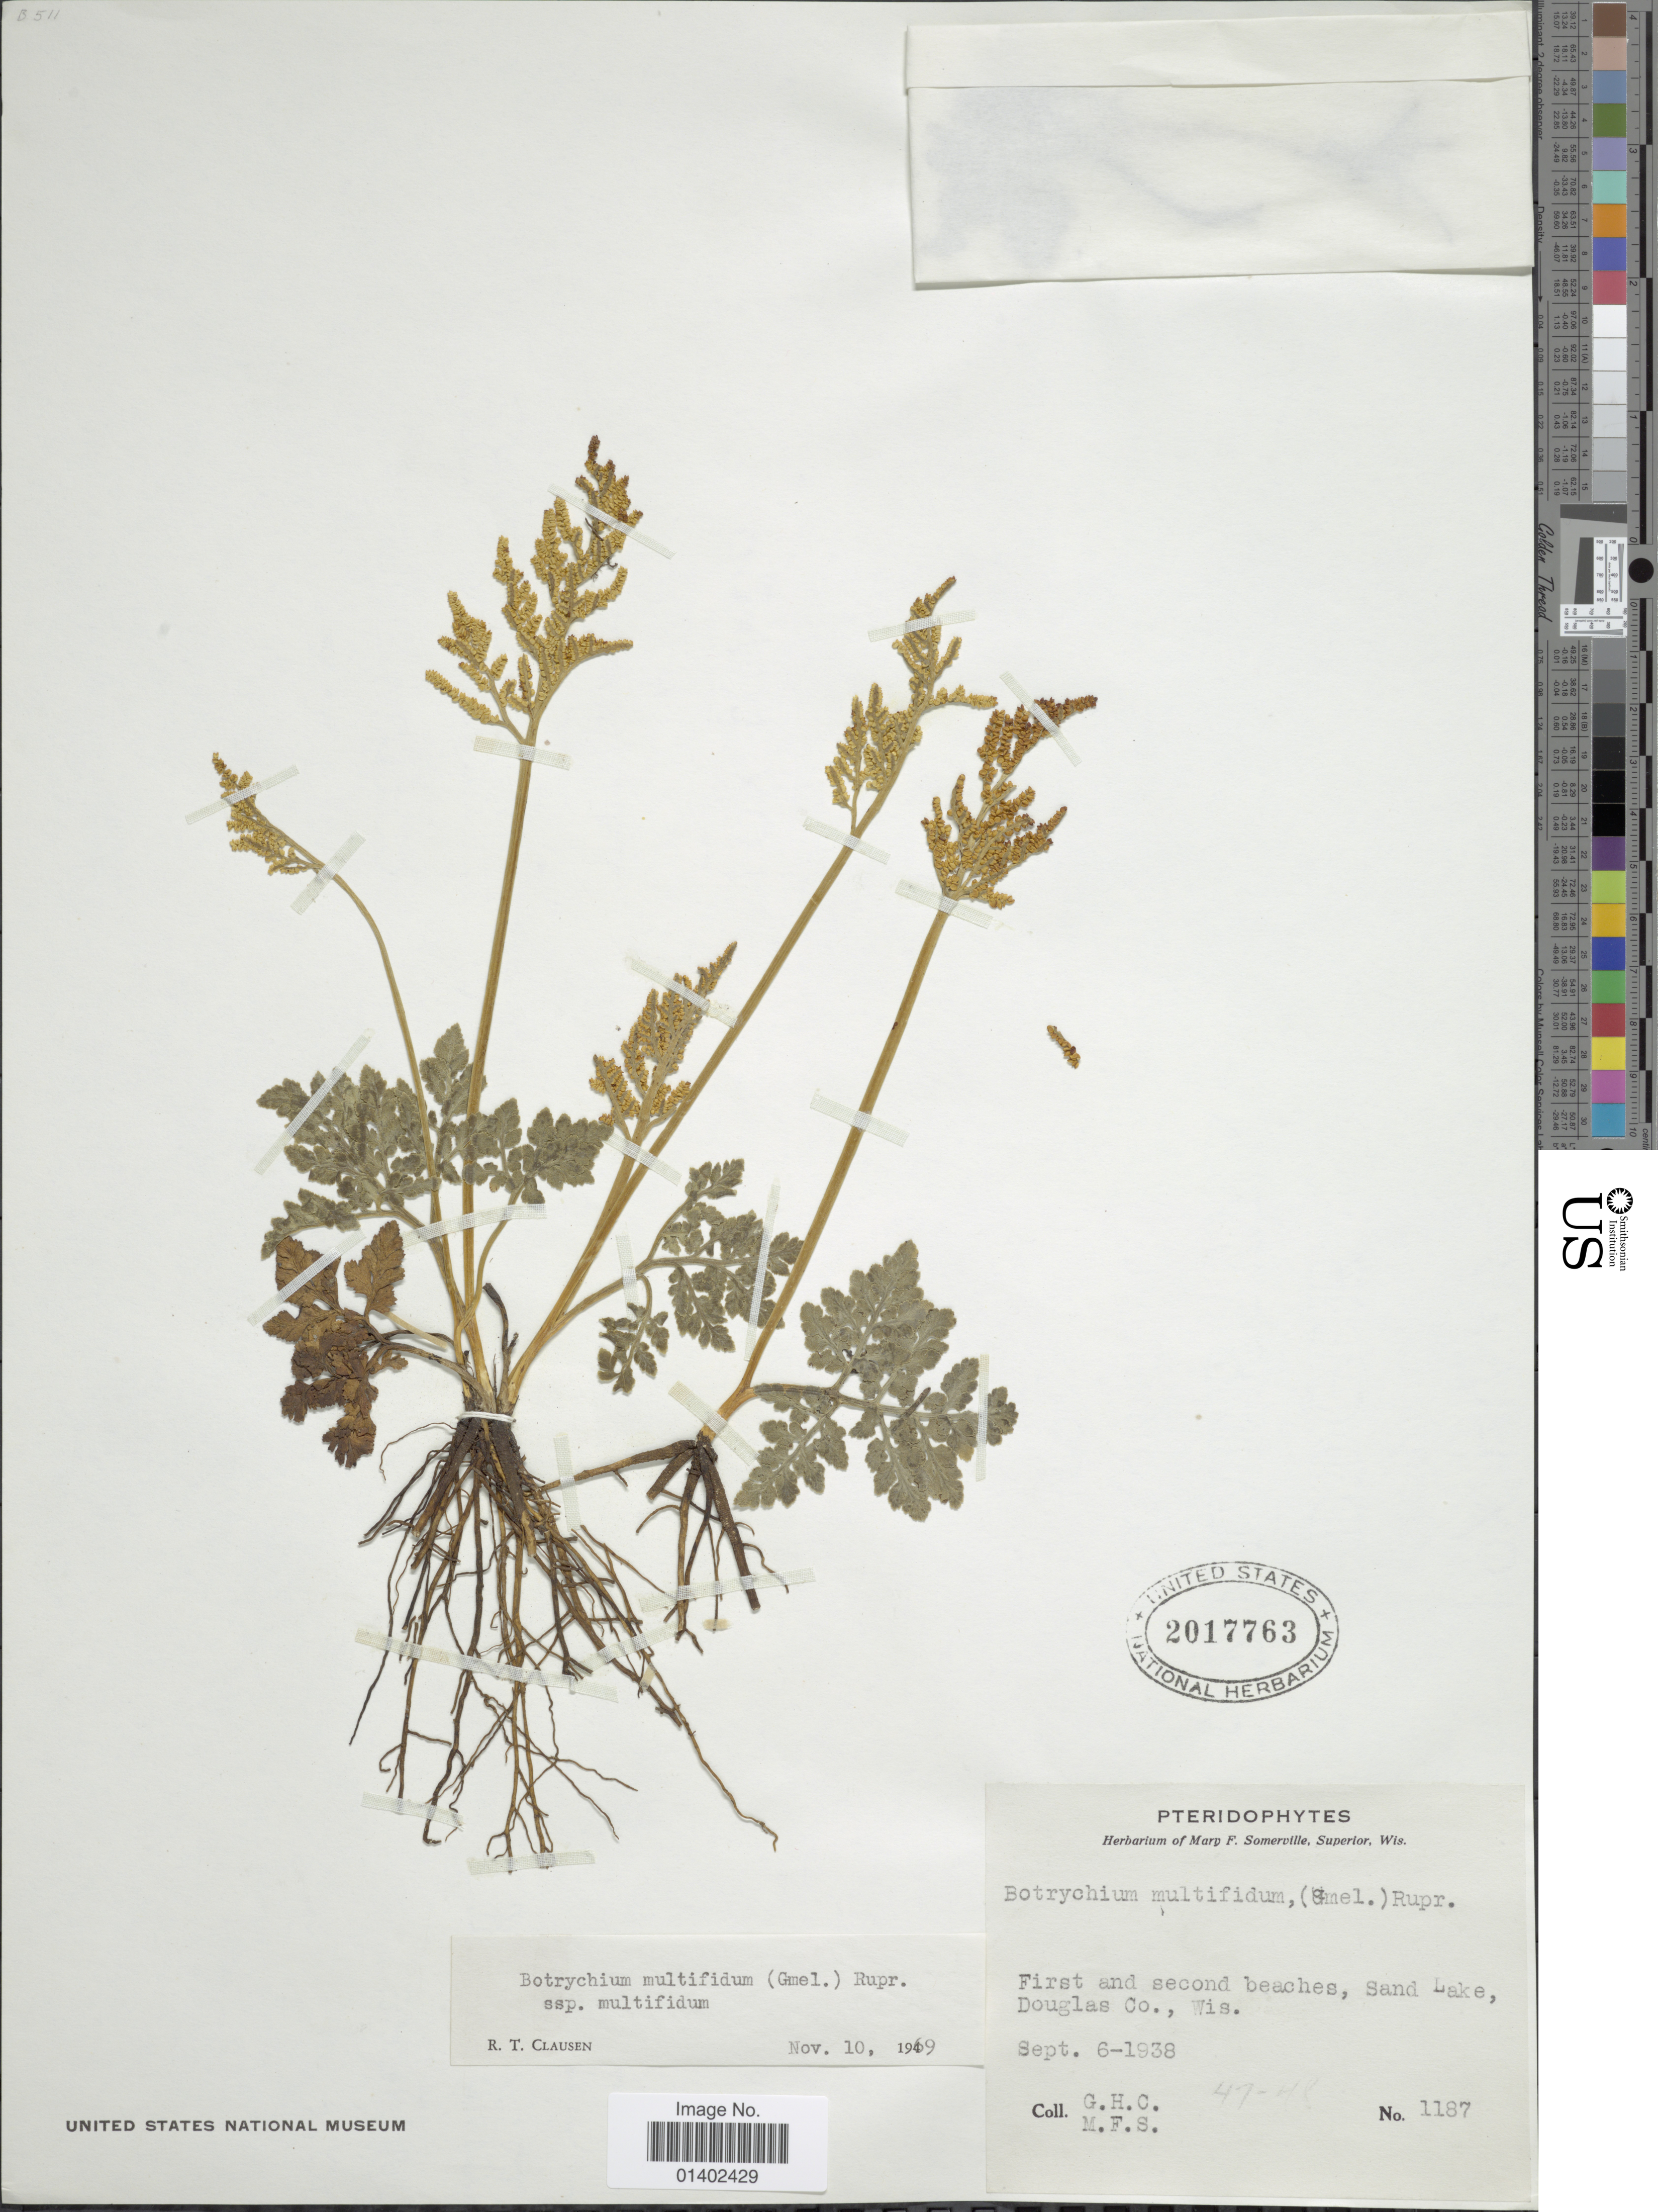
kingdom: Plantae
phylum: Tracheophyta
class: Polypodiopsida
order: Ophioglossales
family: Ophioglossaceae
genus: Botrychium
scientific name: Botrychium multifidum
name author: (J.F. Gmel.) Rupr.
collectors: G. H. C. & M. F. S.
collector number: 1187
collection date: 1938-09-06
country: United States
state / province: Wisconsin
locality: Sand Lake, Douglas Co.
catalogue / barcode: US 2017763